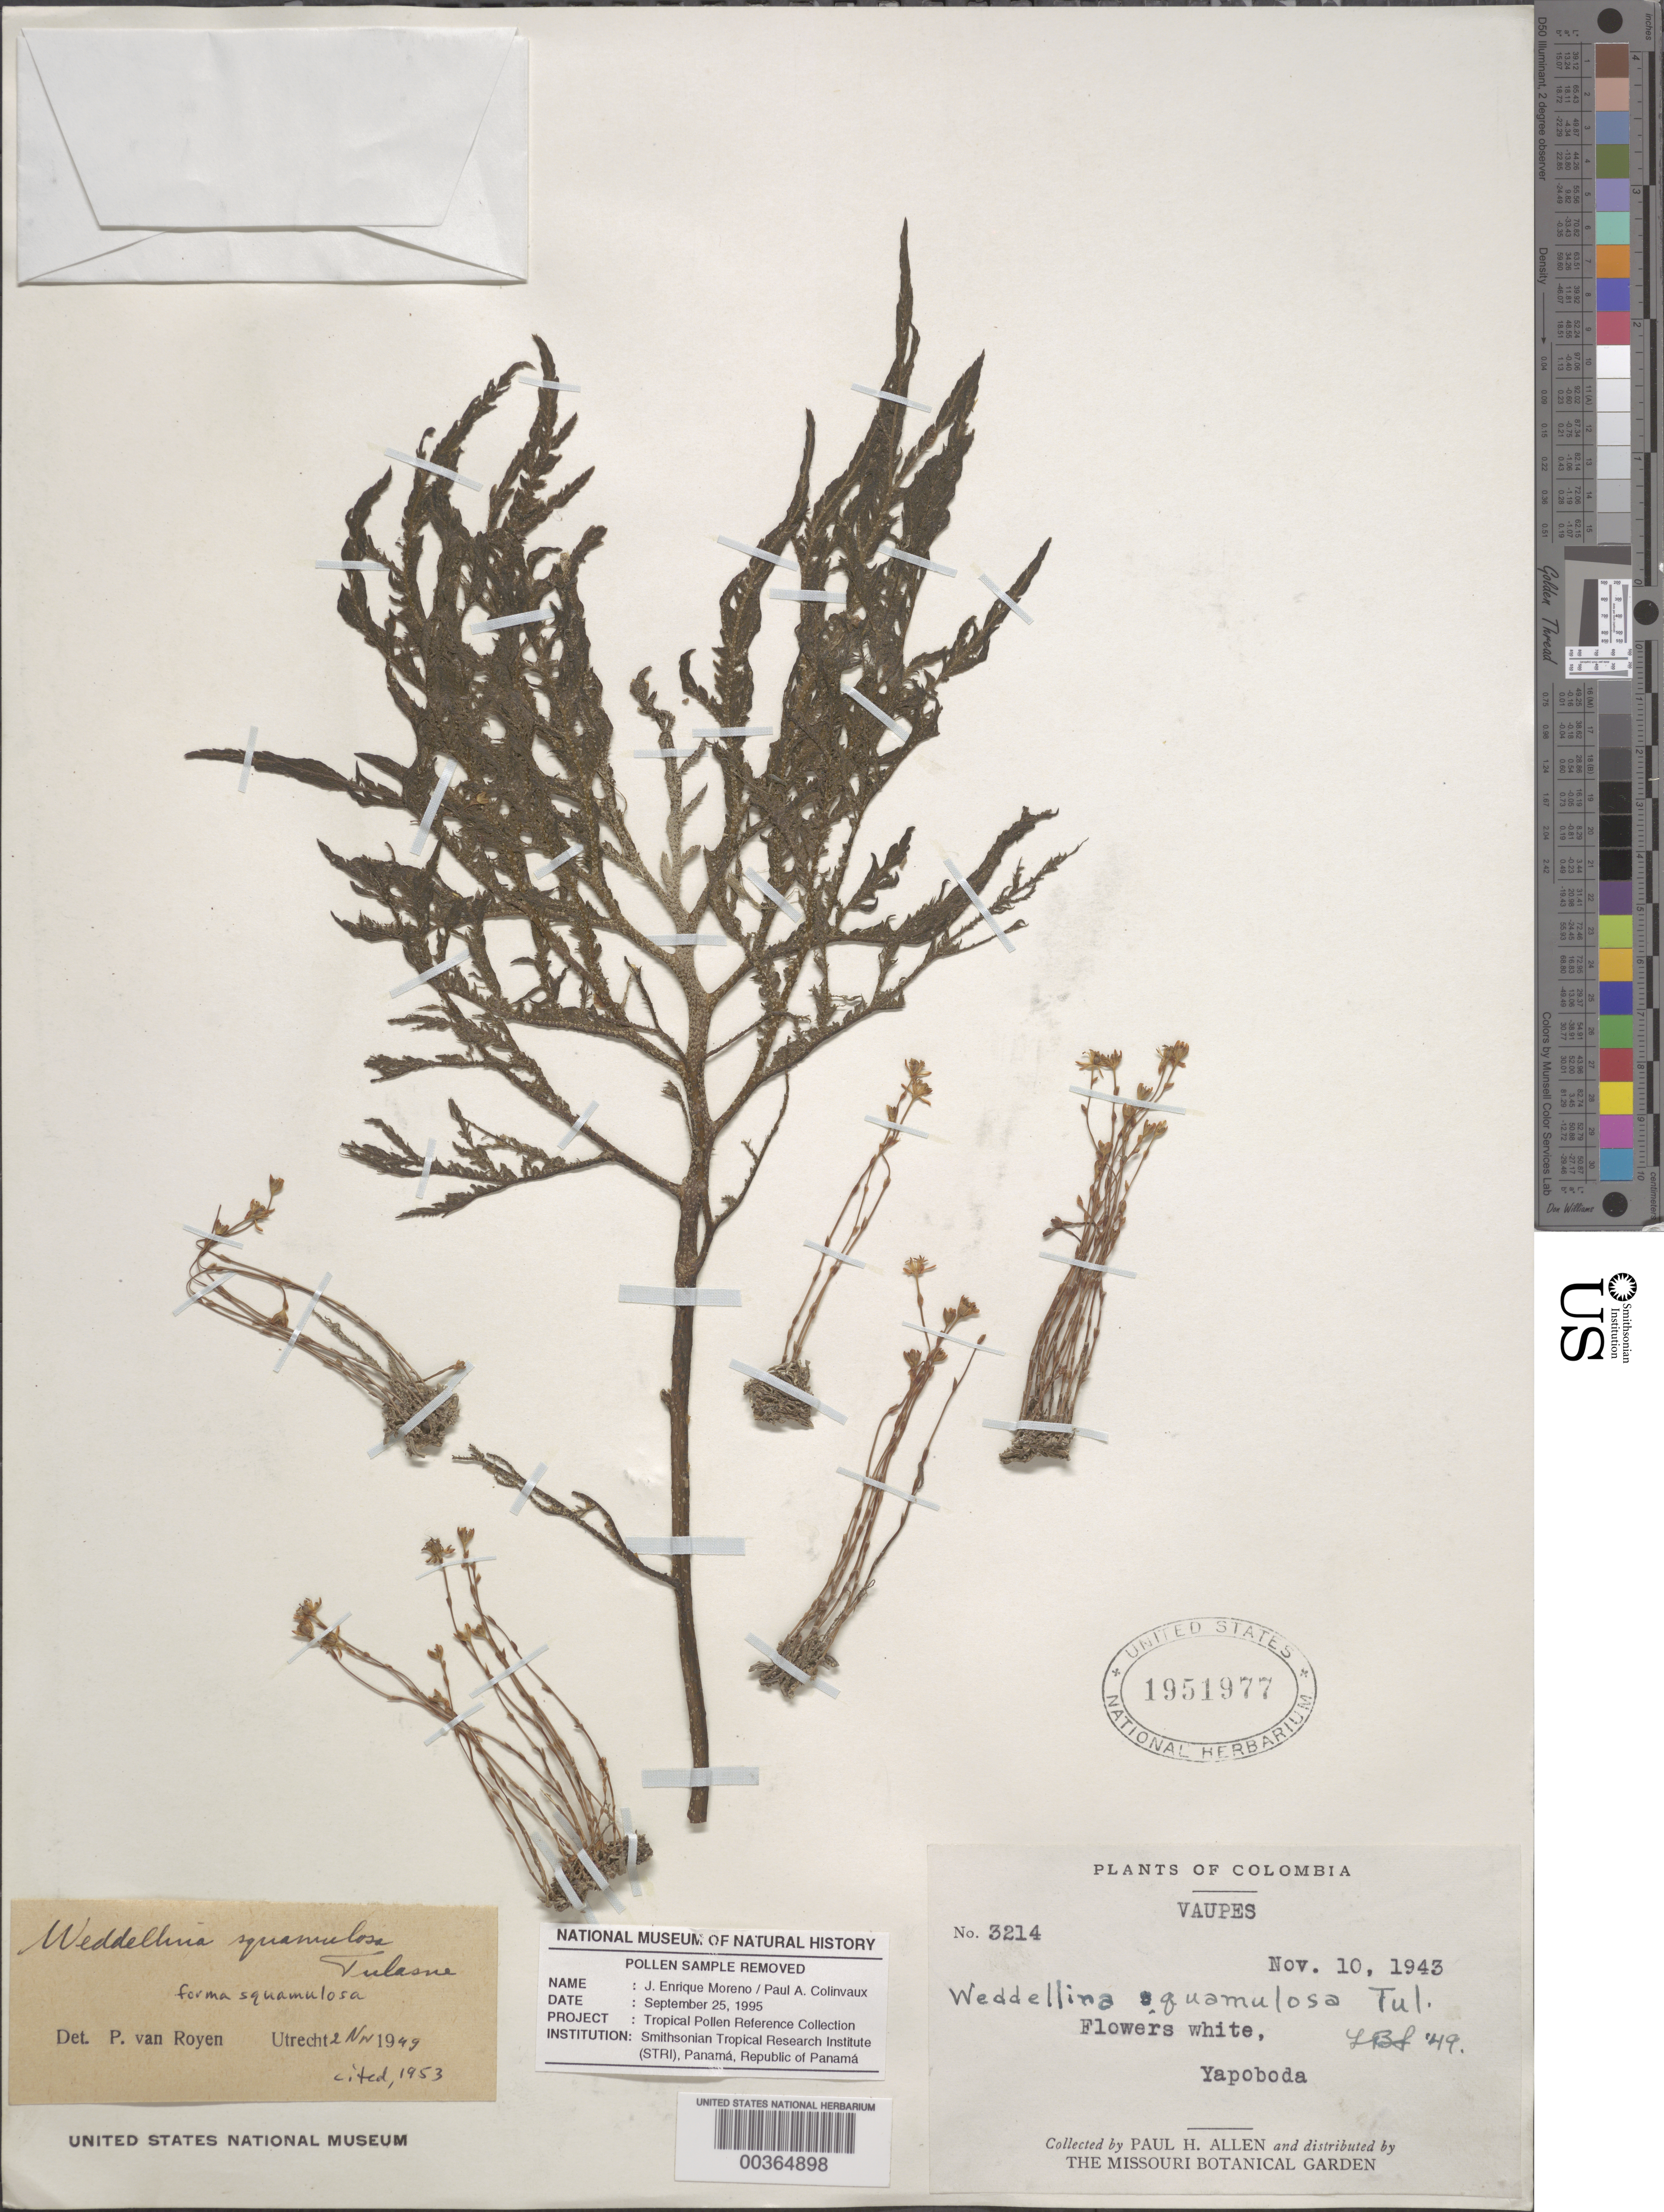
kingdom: Plantae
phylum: Tracheophyta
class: Magnoliopsida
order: Malpighiales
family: Podostemaceae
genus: Weddellina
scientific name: Weddellina squamulosa f. squamulosa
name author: Tul.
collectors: P. H. Allen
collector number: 3214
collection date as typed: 10 Nov 1943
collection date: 1943-11-10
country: Colombia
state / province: Vaupés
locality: Yapoboda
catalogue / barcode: US 1951977